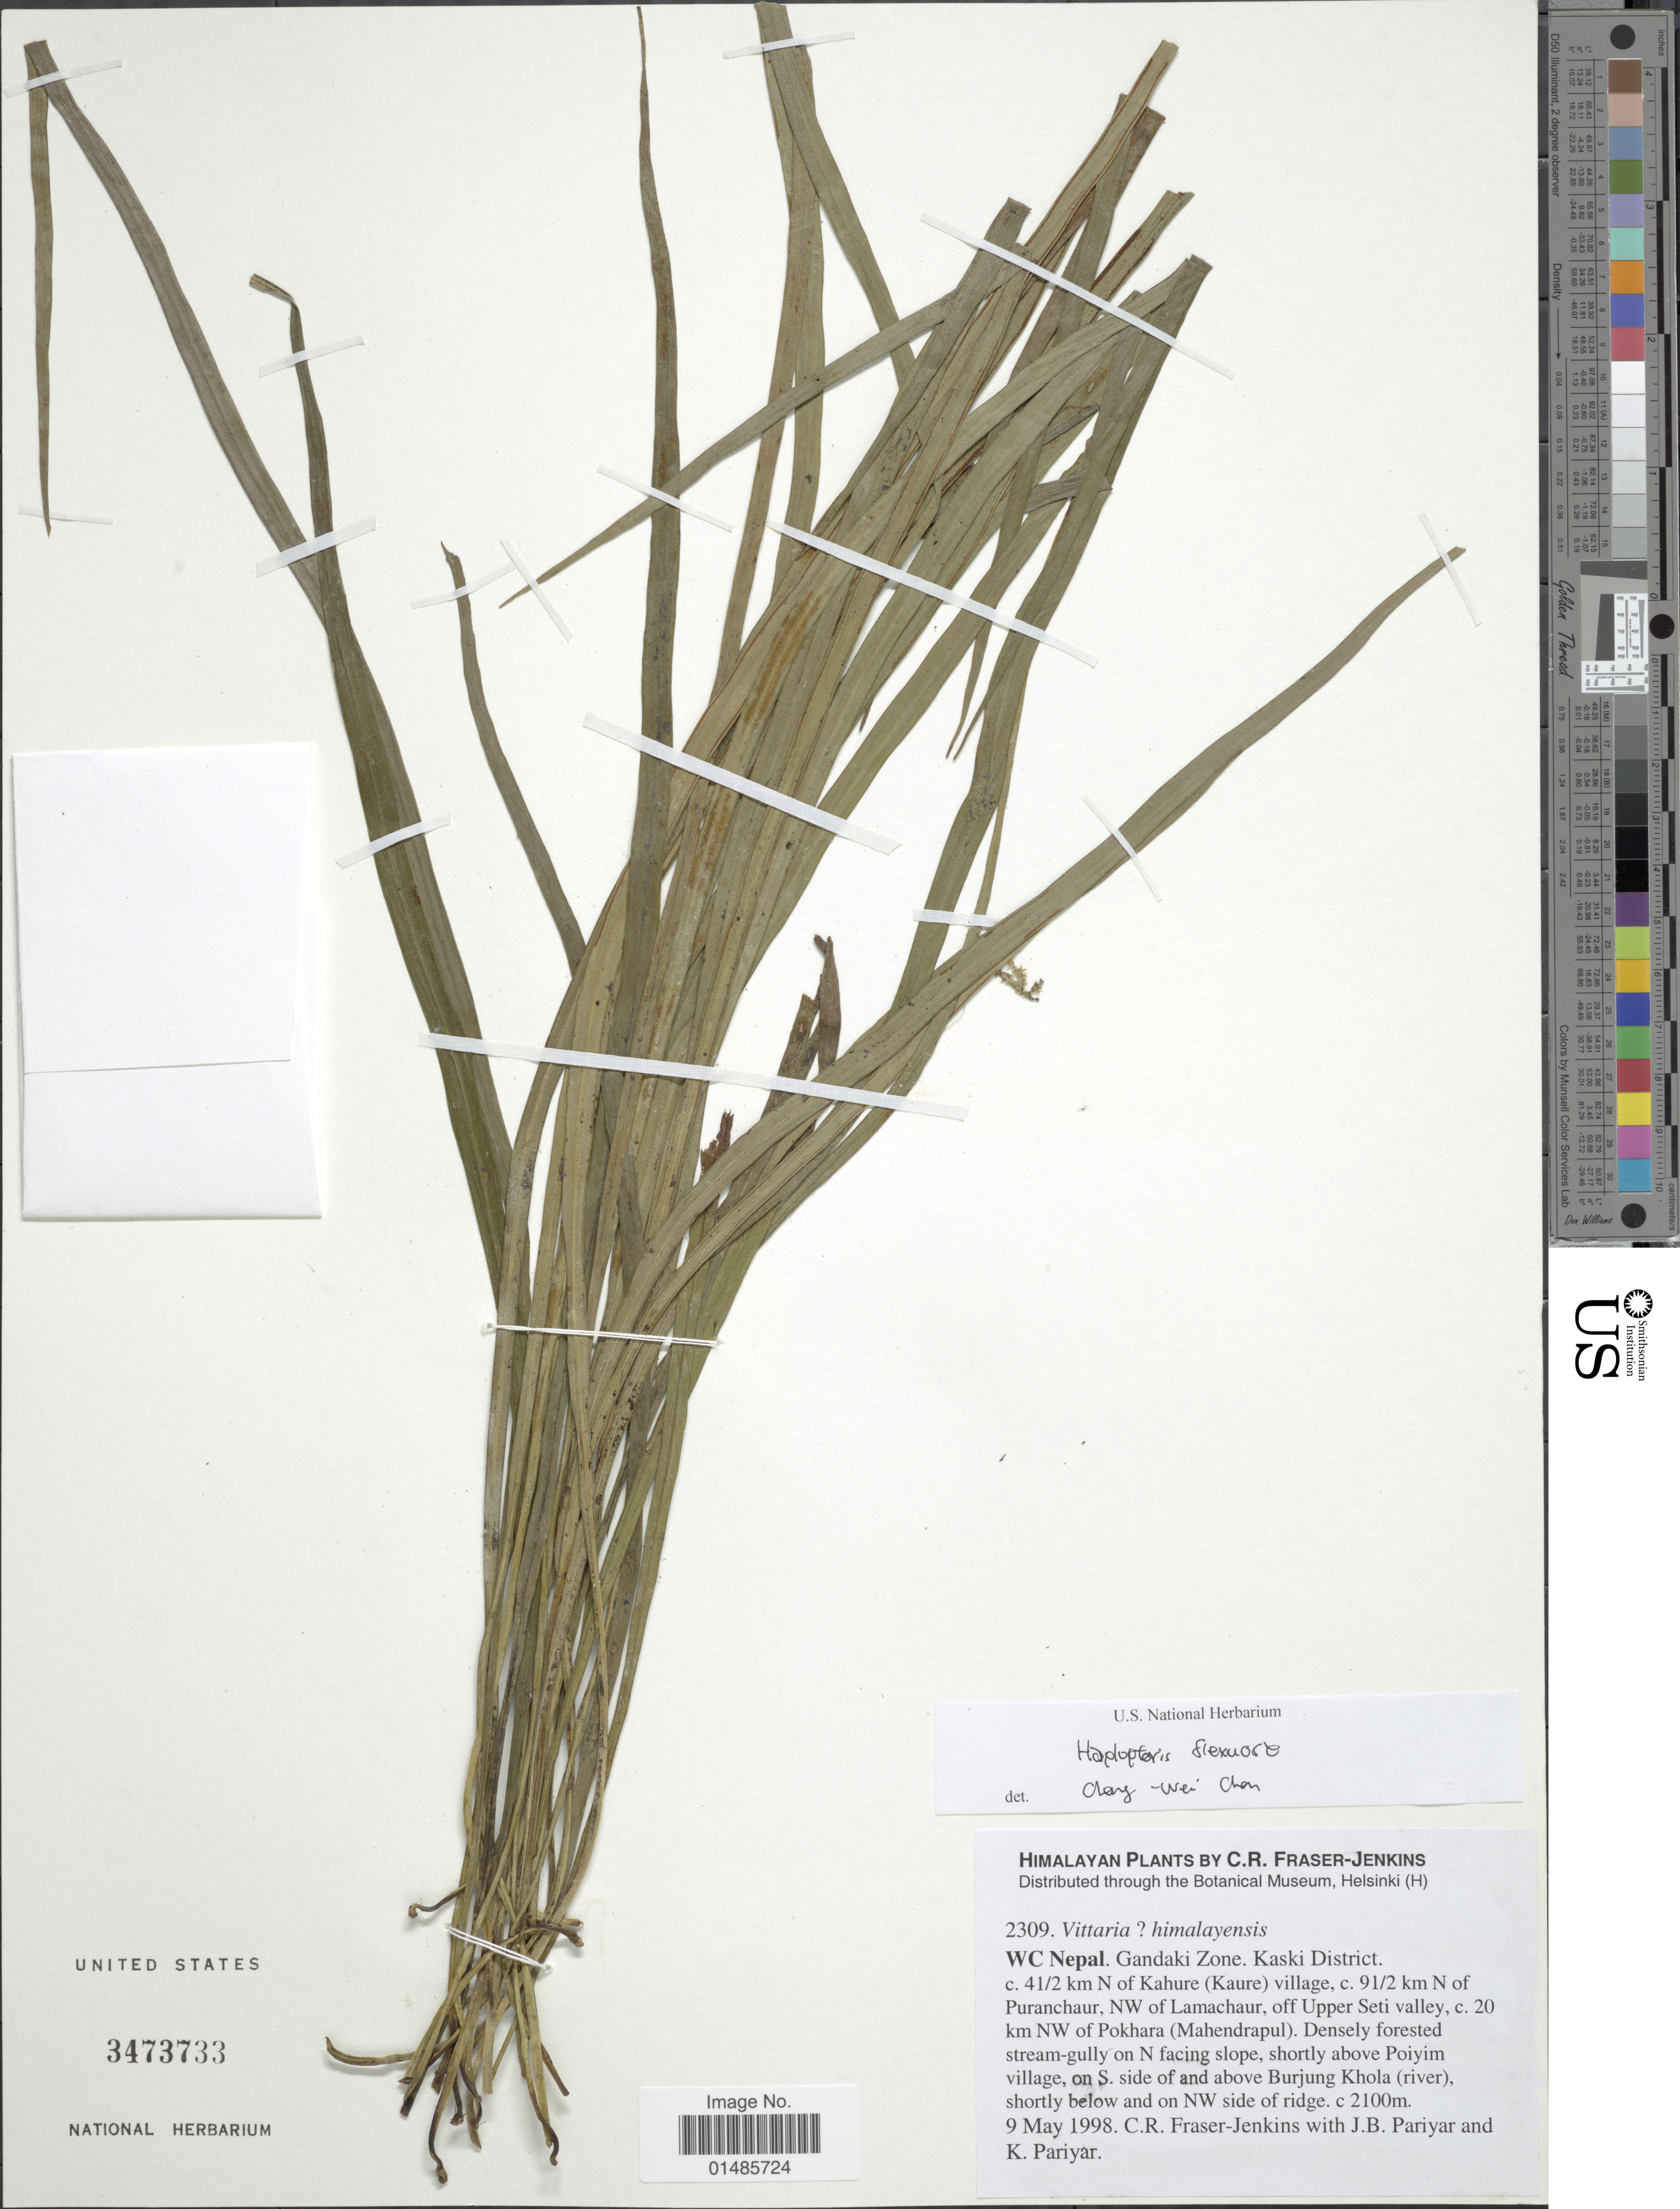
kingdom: Plantae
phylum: Tracheophyta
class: Polypodiopsida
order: Polypodiales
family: Pteridaceae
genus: Haplopteris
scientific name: Haplopteris flexuosa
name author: (Fée) E.H. Crane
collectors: C. R. Fraser-Jenkins, J. Pariyar & K. Pariyar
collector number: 2309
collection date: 1998-05-09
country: Nepal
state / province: Gandaki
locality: Kaski District, c. 4 1/2 km N of Kahure (Kaure) village, c. 9 1/2 km N of Puranchaur, NW of Lamachaur, off Upper Seti valley, c. 20 km NW of Pokhara (Mahendrapul). Densely forested stream-gully on N facing slope, shortly above Poiyim village, on S. side of and above Burjung Khola (river), shortly below and on NW side of ridge. Himalayan plants.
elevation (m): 2100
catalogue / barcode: US 3473733